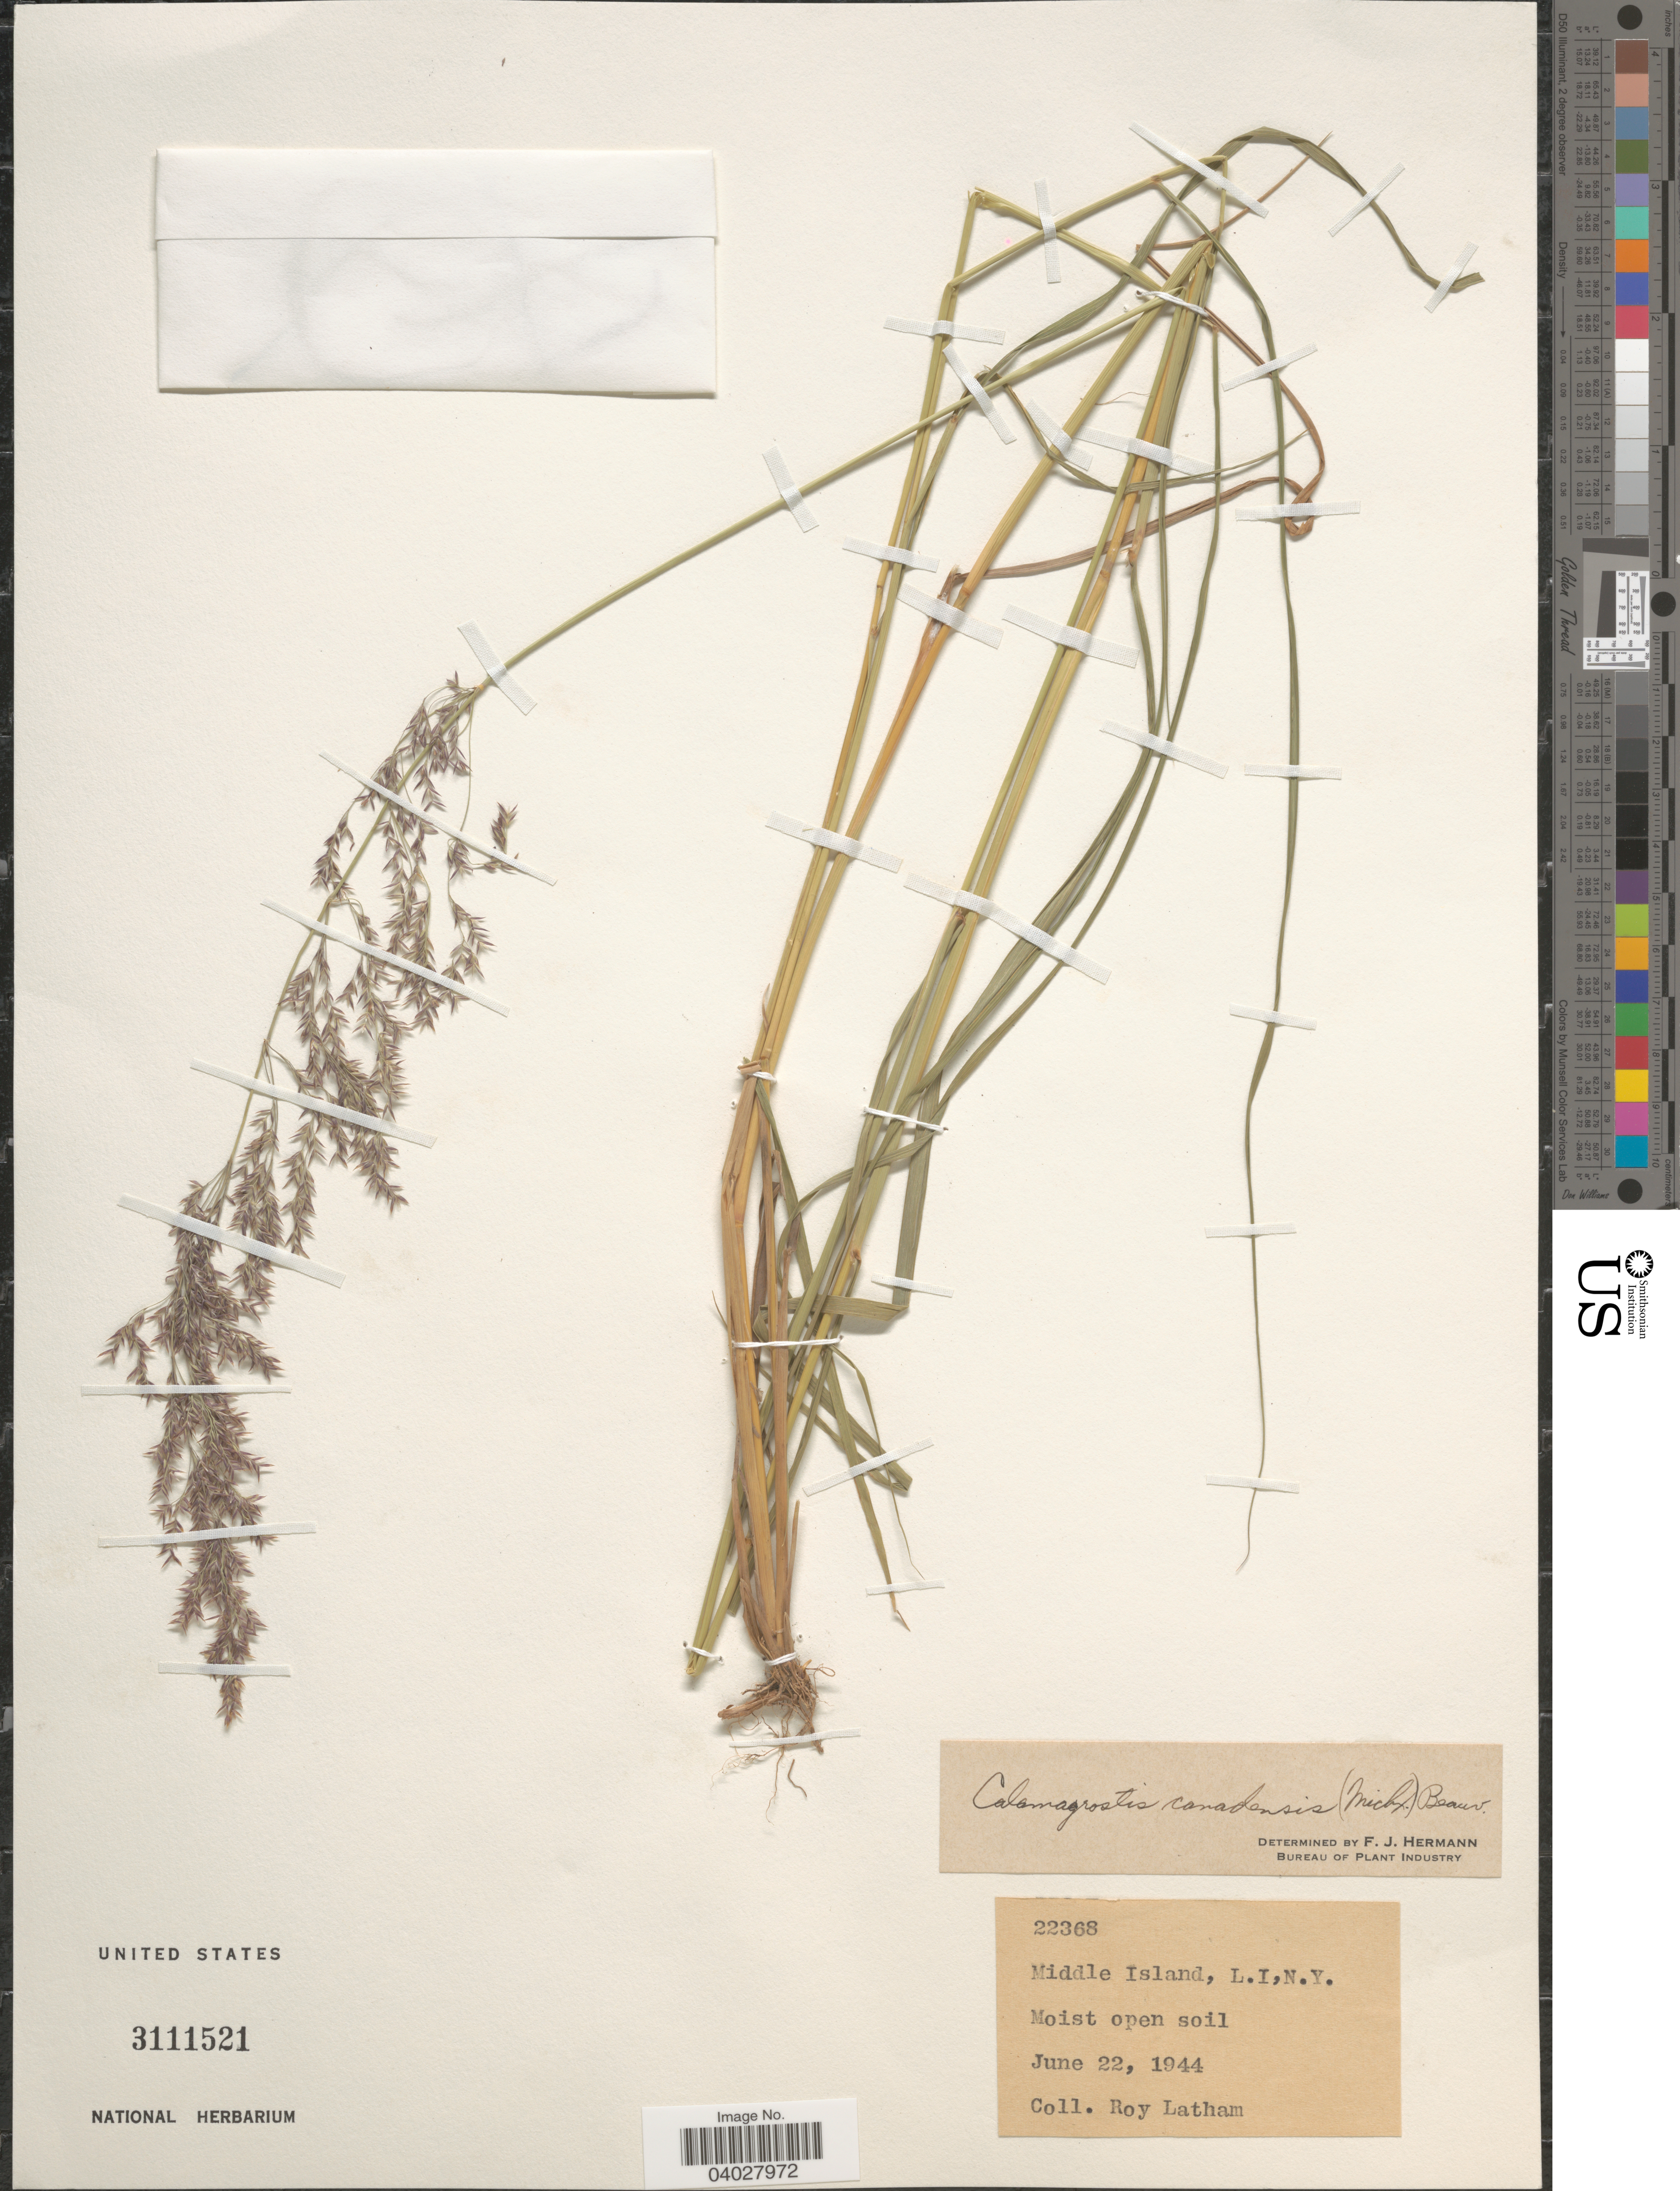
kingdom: Plantae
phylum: Tracheophyta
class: Liliopsida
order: Poales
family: Poaceae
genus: Calamagrostis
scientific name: Calamagrostis canadensis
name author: (Michx.) P. Beauv.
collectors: R. Latham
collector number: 22368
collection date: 1944-06-22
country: United States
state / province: New York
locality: Middle Island, L.I.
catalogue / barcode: US 3111521